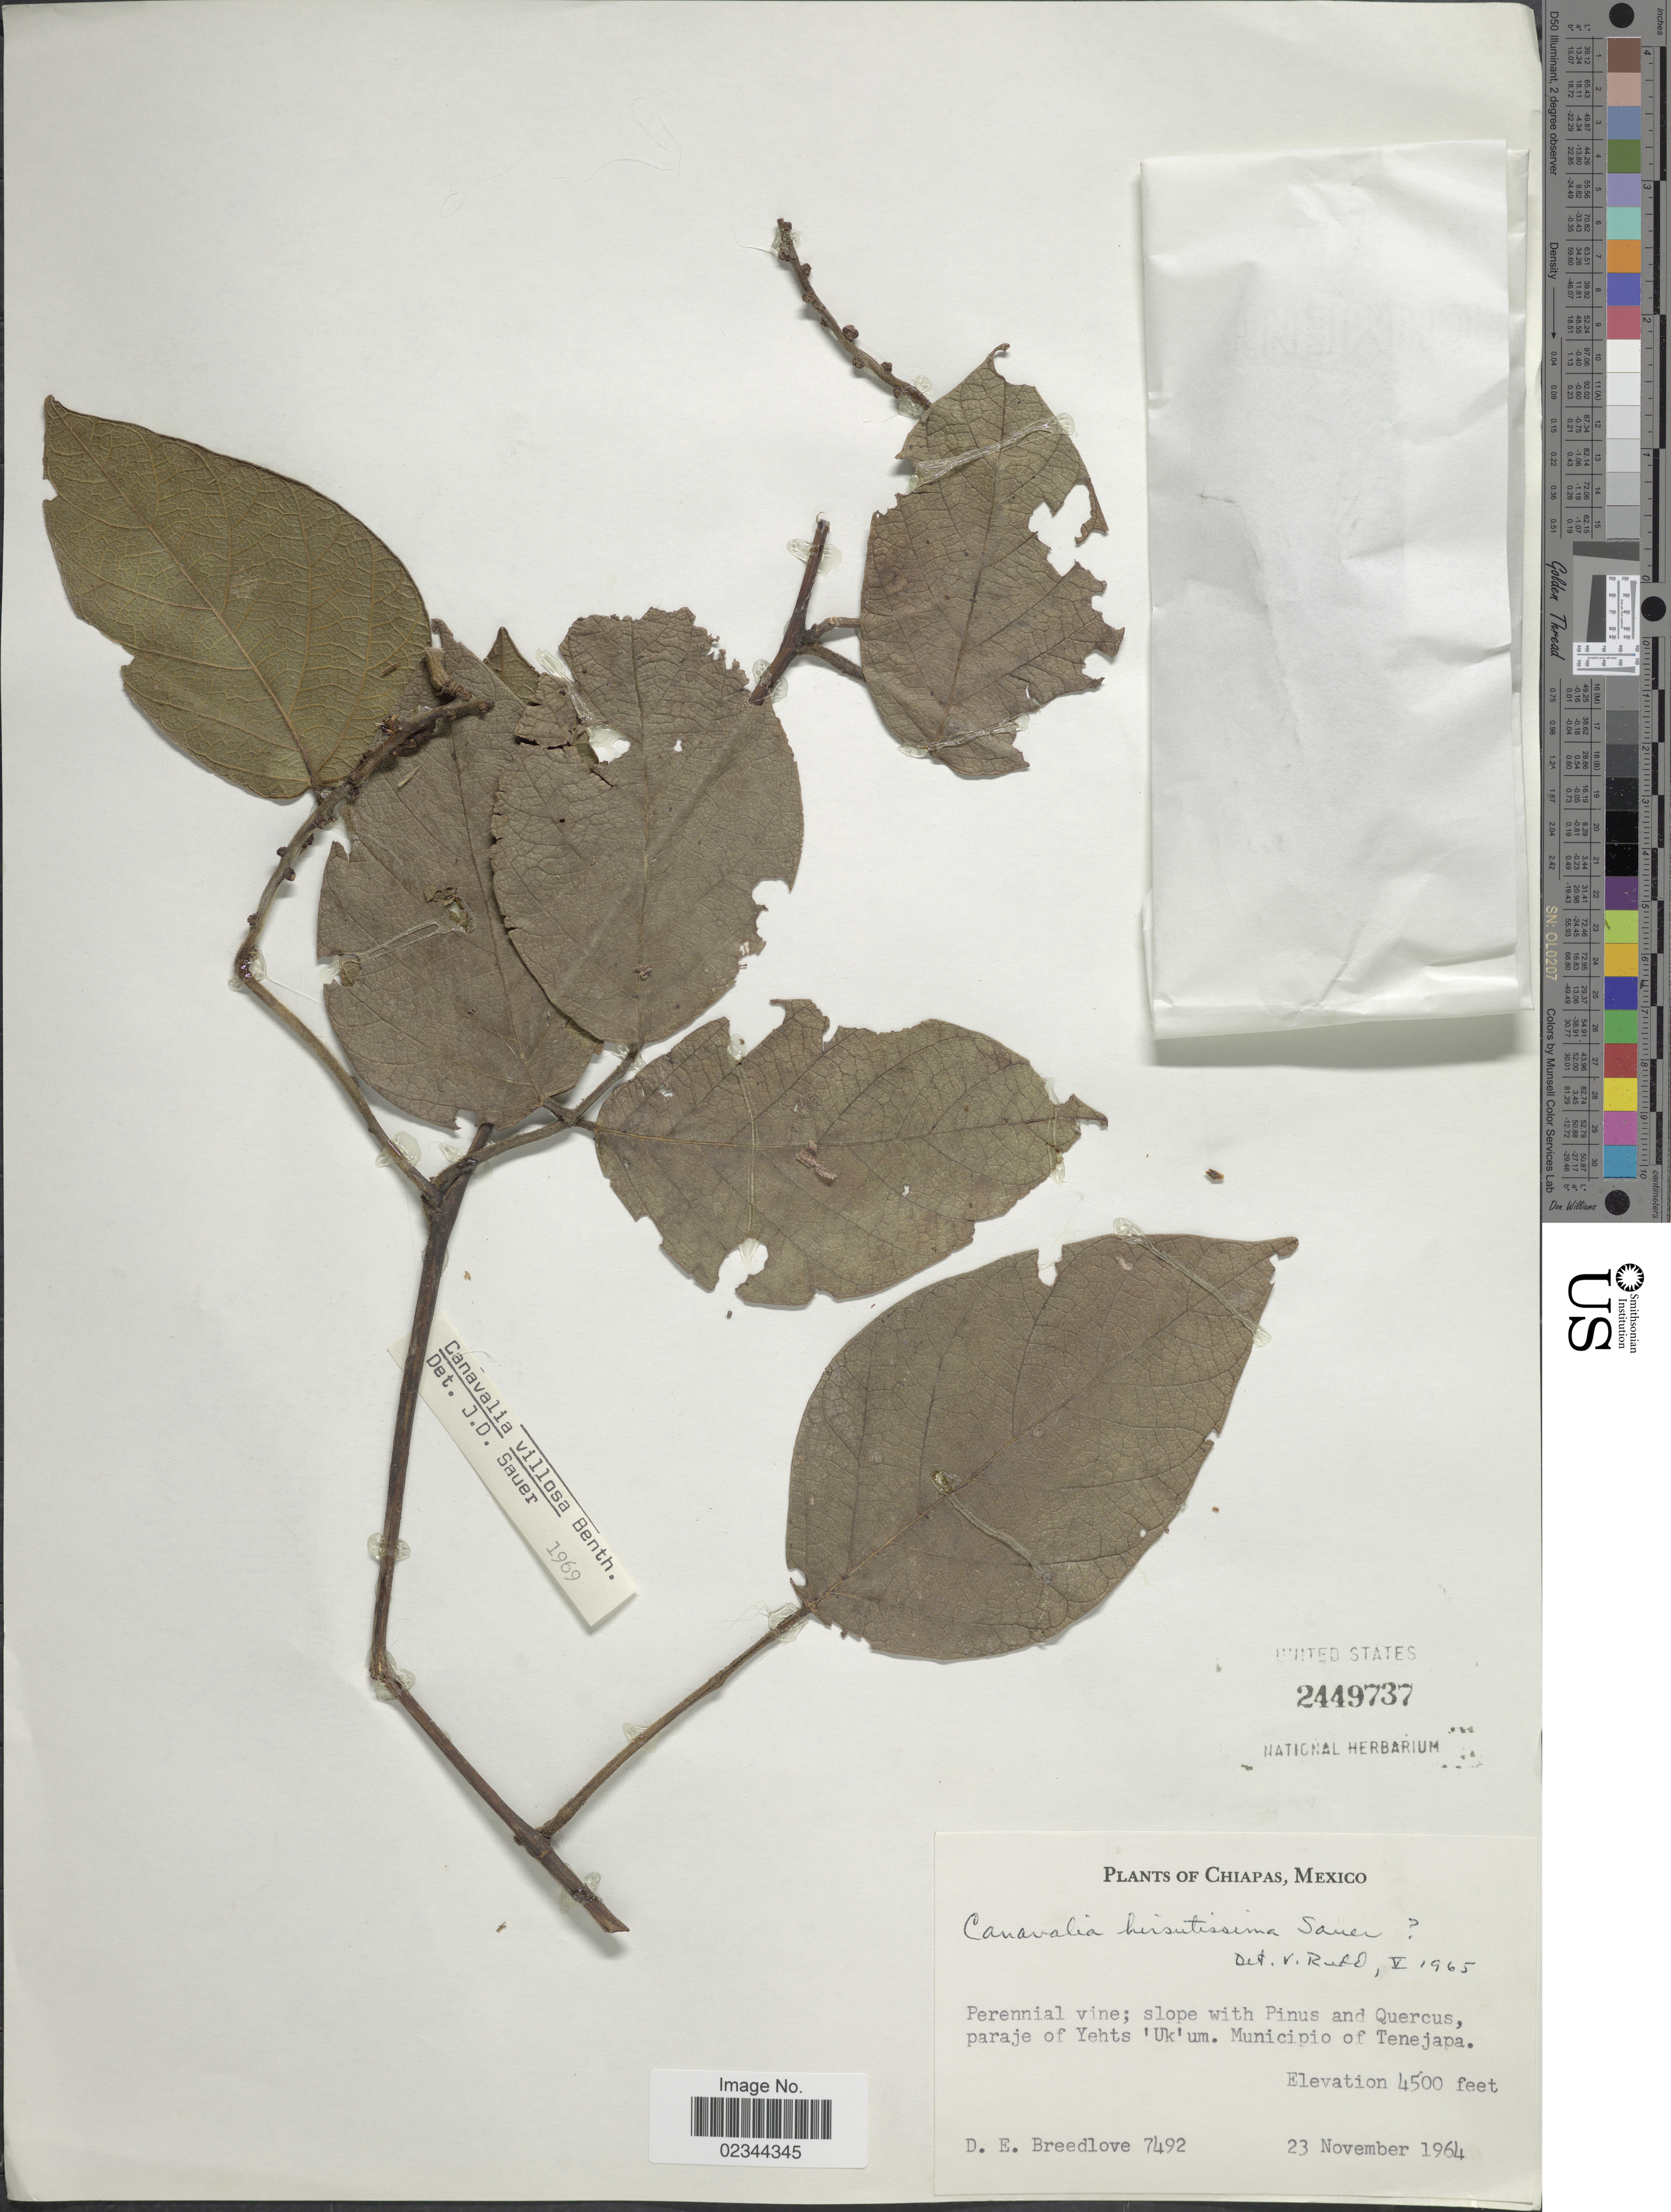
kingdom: Plantae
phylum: Tracheophyta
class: Magnoliopsida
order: Fabales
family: Fabaceae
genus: Canavalia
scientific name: Canavalia villosa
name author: Benth.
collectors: D. E. Breedlove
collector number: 7492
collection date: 1964-11-23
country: Mexico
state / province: Chiapas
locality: Slope, paraje of Yehts 'Uk'um, Municipio of Tenejapa.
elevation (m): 1372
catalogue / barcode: US 2449737